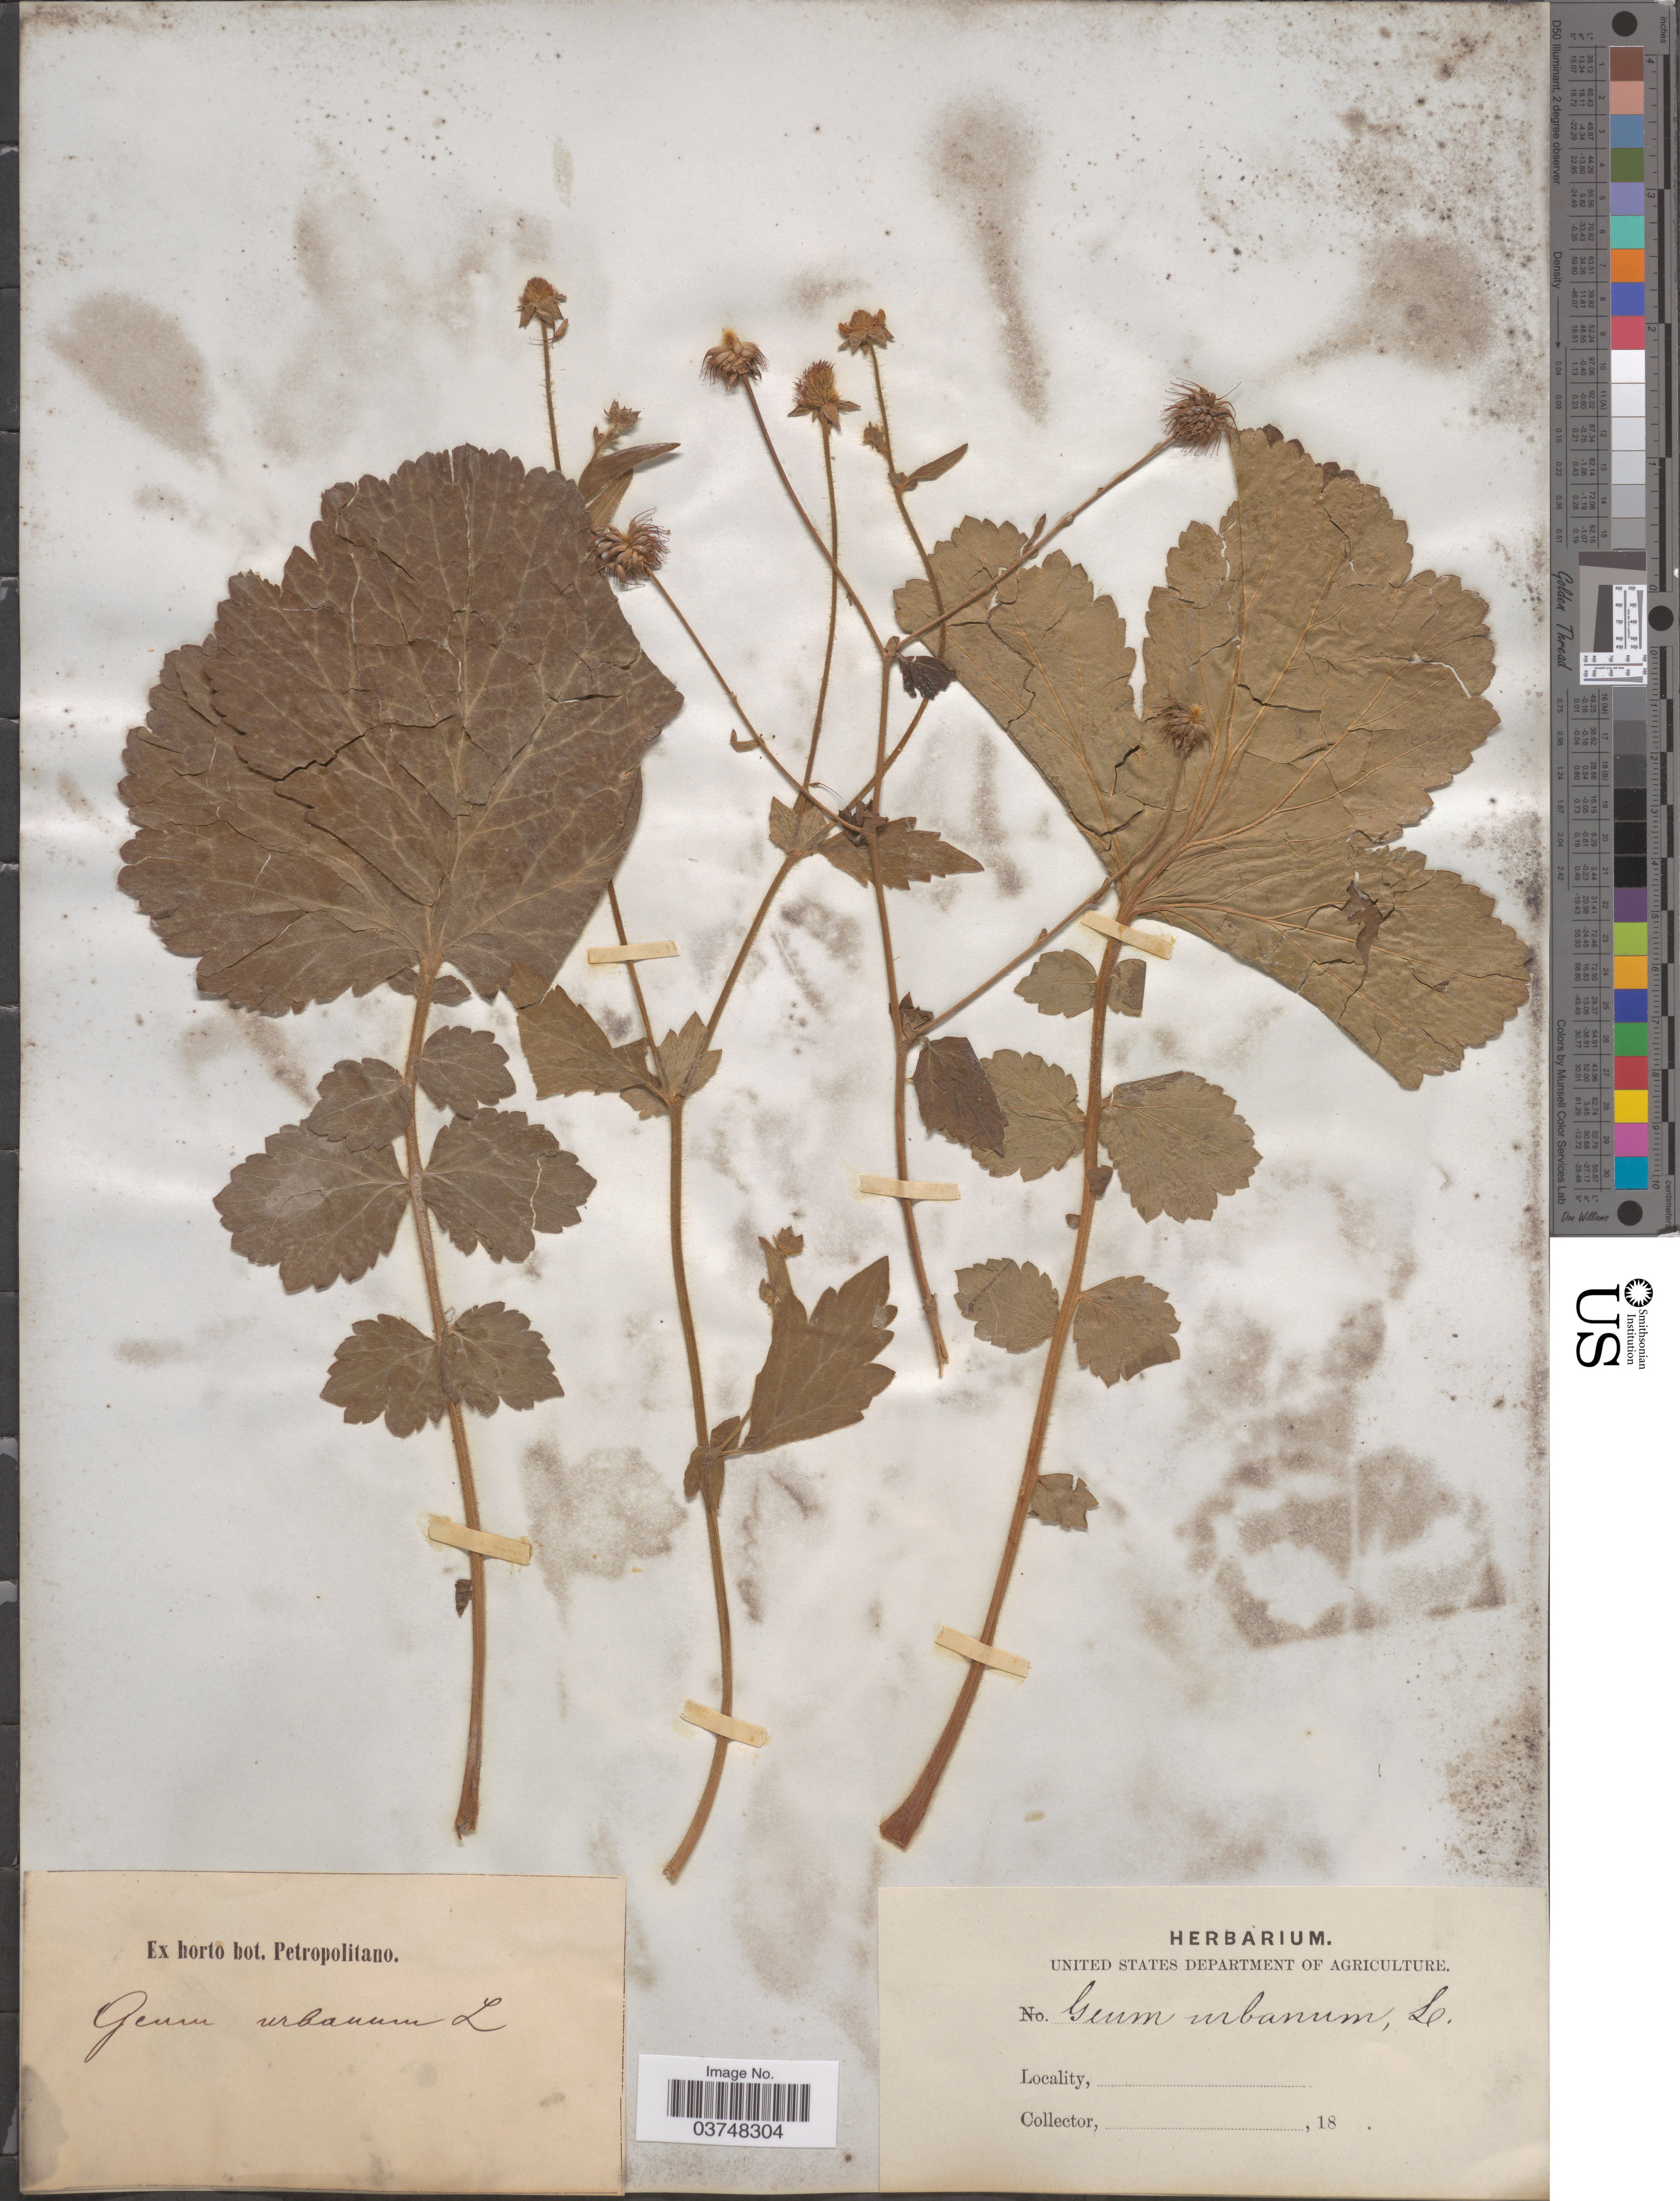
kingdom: Plantae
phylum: Tracheophyta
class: Magnoliopsida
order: Rosales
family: Rosaceae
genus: Geum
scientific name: Geum urbanum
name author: L.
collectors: ex Horto Bot. Petropolitano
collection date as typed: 18